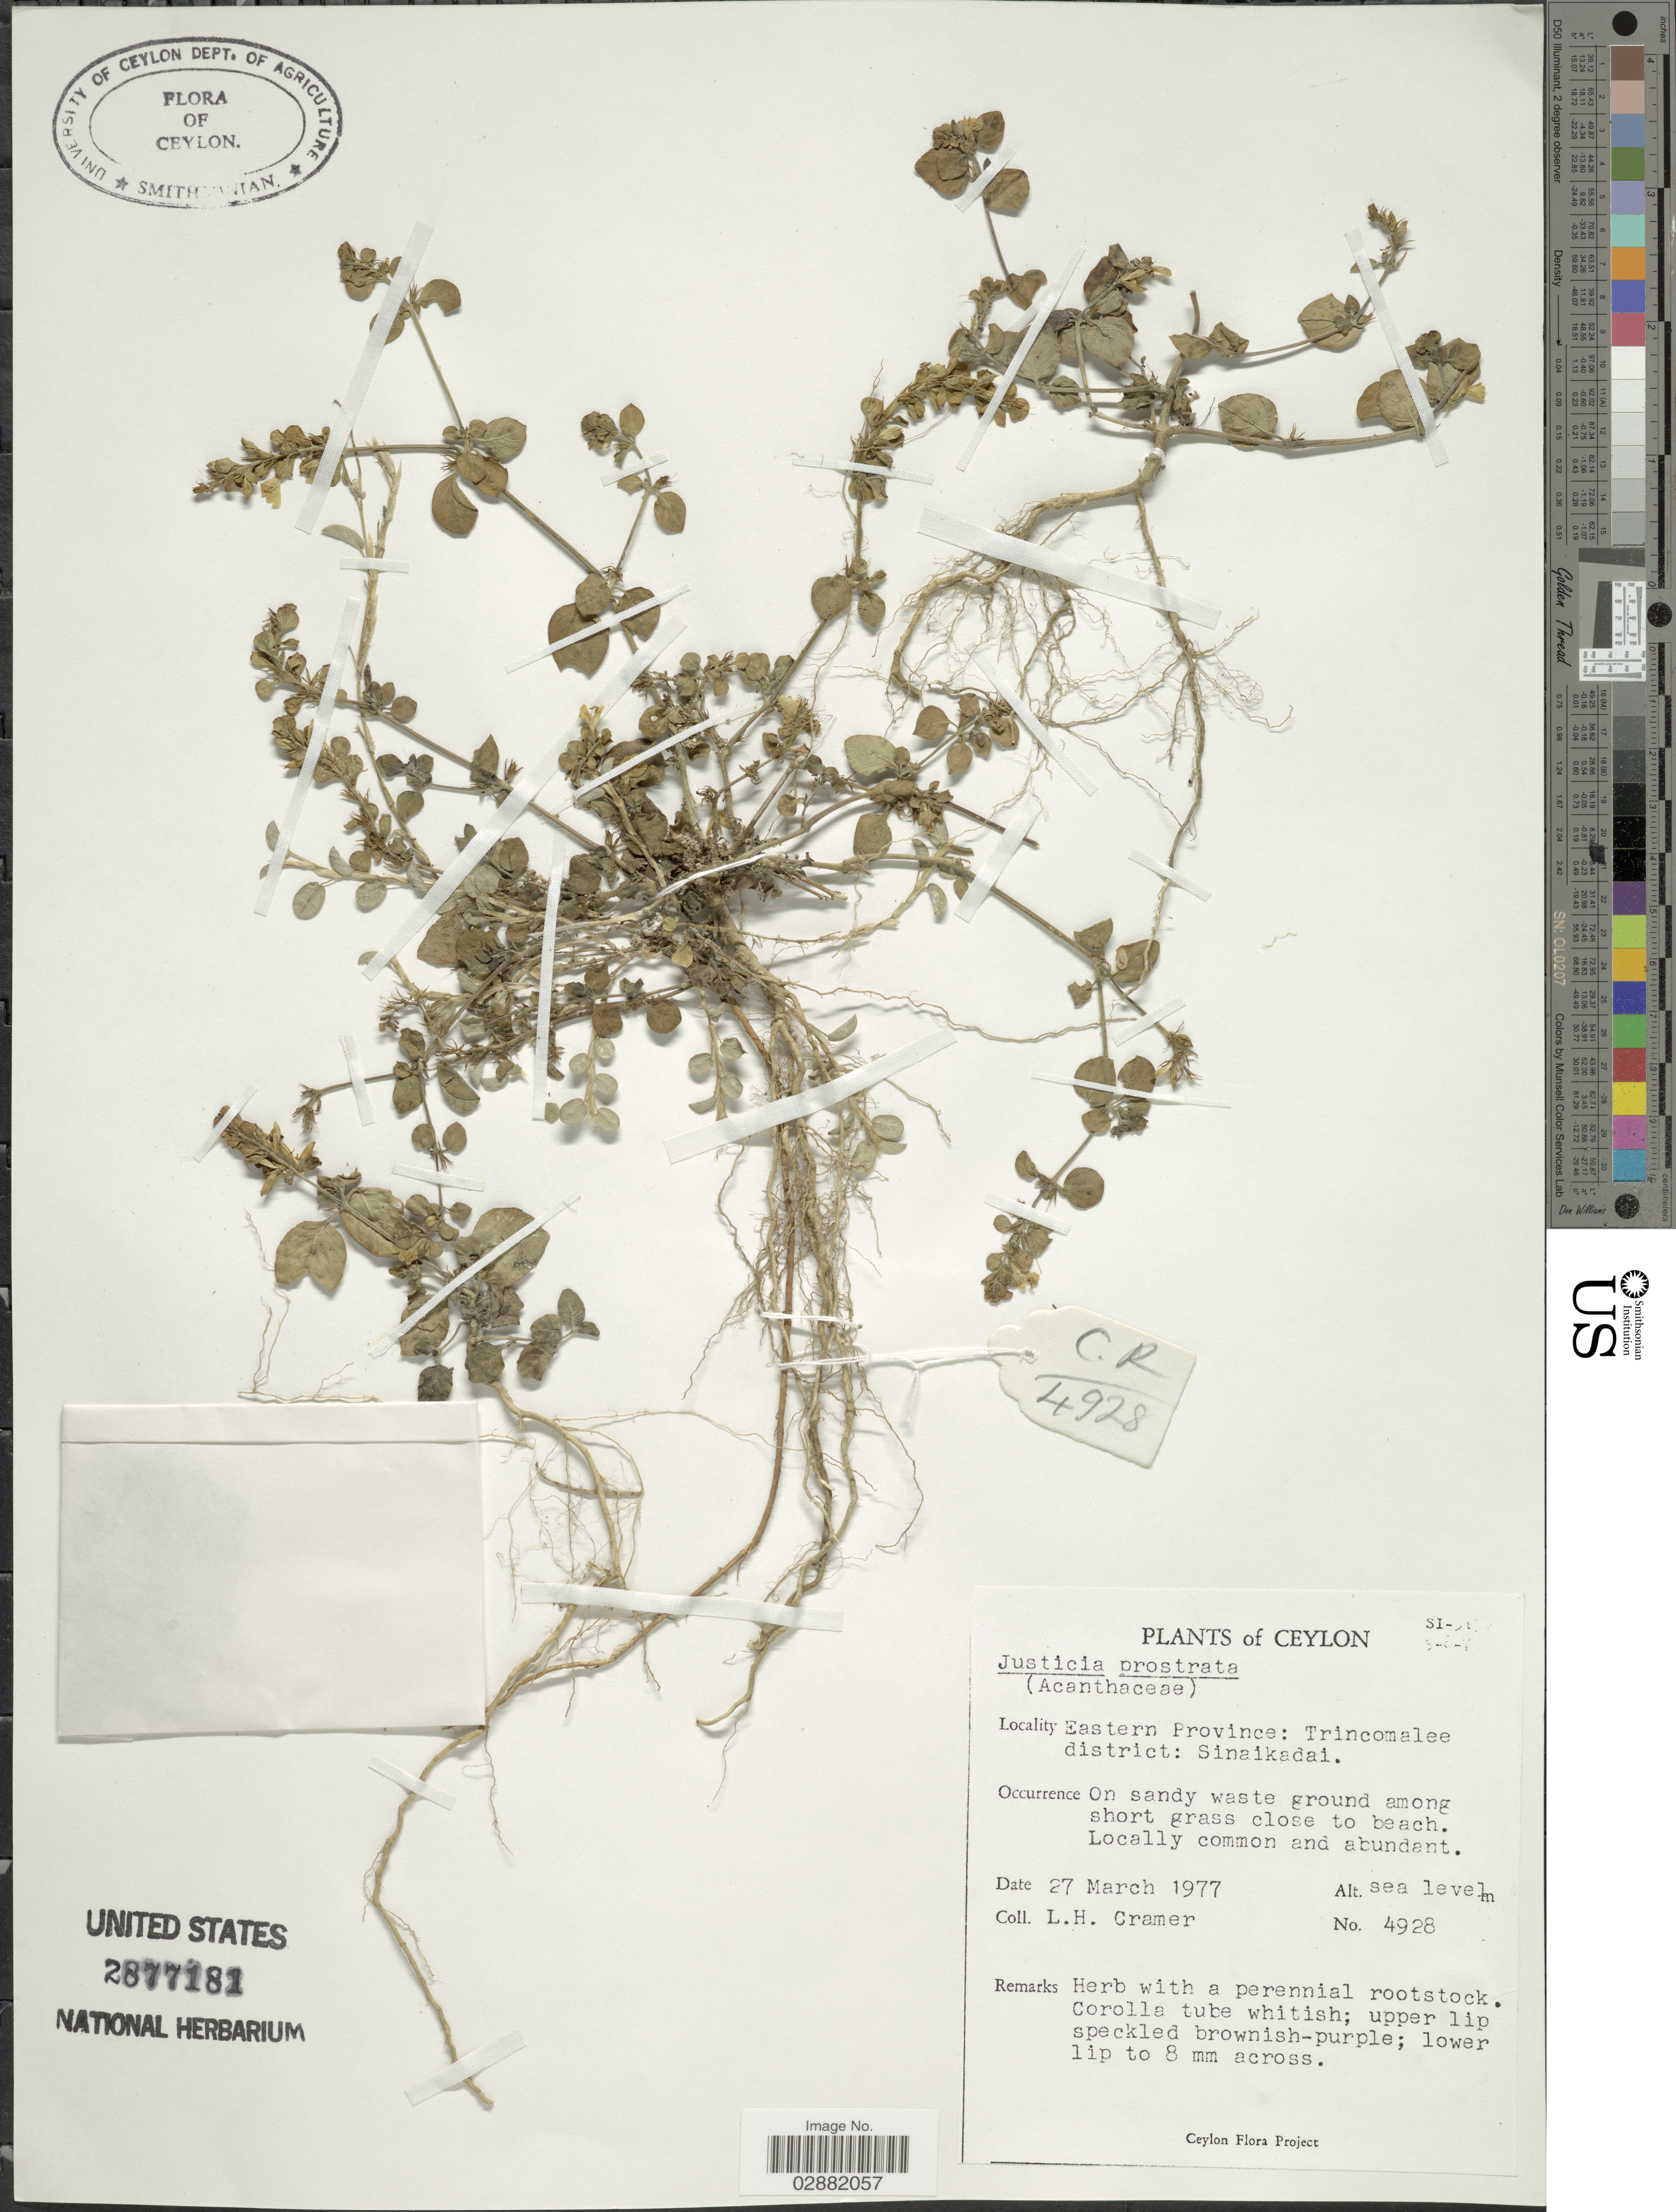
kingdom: Plantae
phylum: Tracheophyta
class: Magnoliopsida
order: Lamiales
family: Acanthaceae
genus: Justicia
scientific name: Justicia prostrata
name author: Gamble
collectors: L. H. Cramer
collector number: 4928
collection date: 1977-03-27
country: Sri Lanka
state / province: Eastern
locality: Ceylon, Trincomalee district, Sinaikadai.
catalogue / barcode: US 2877181